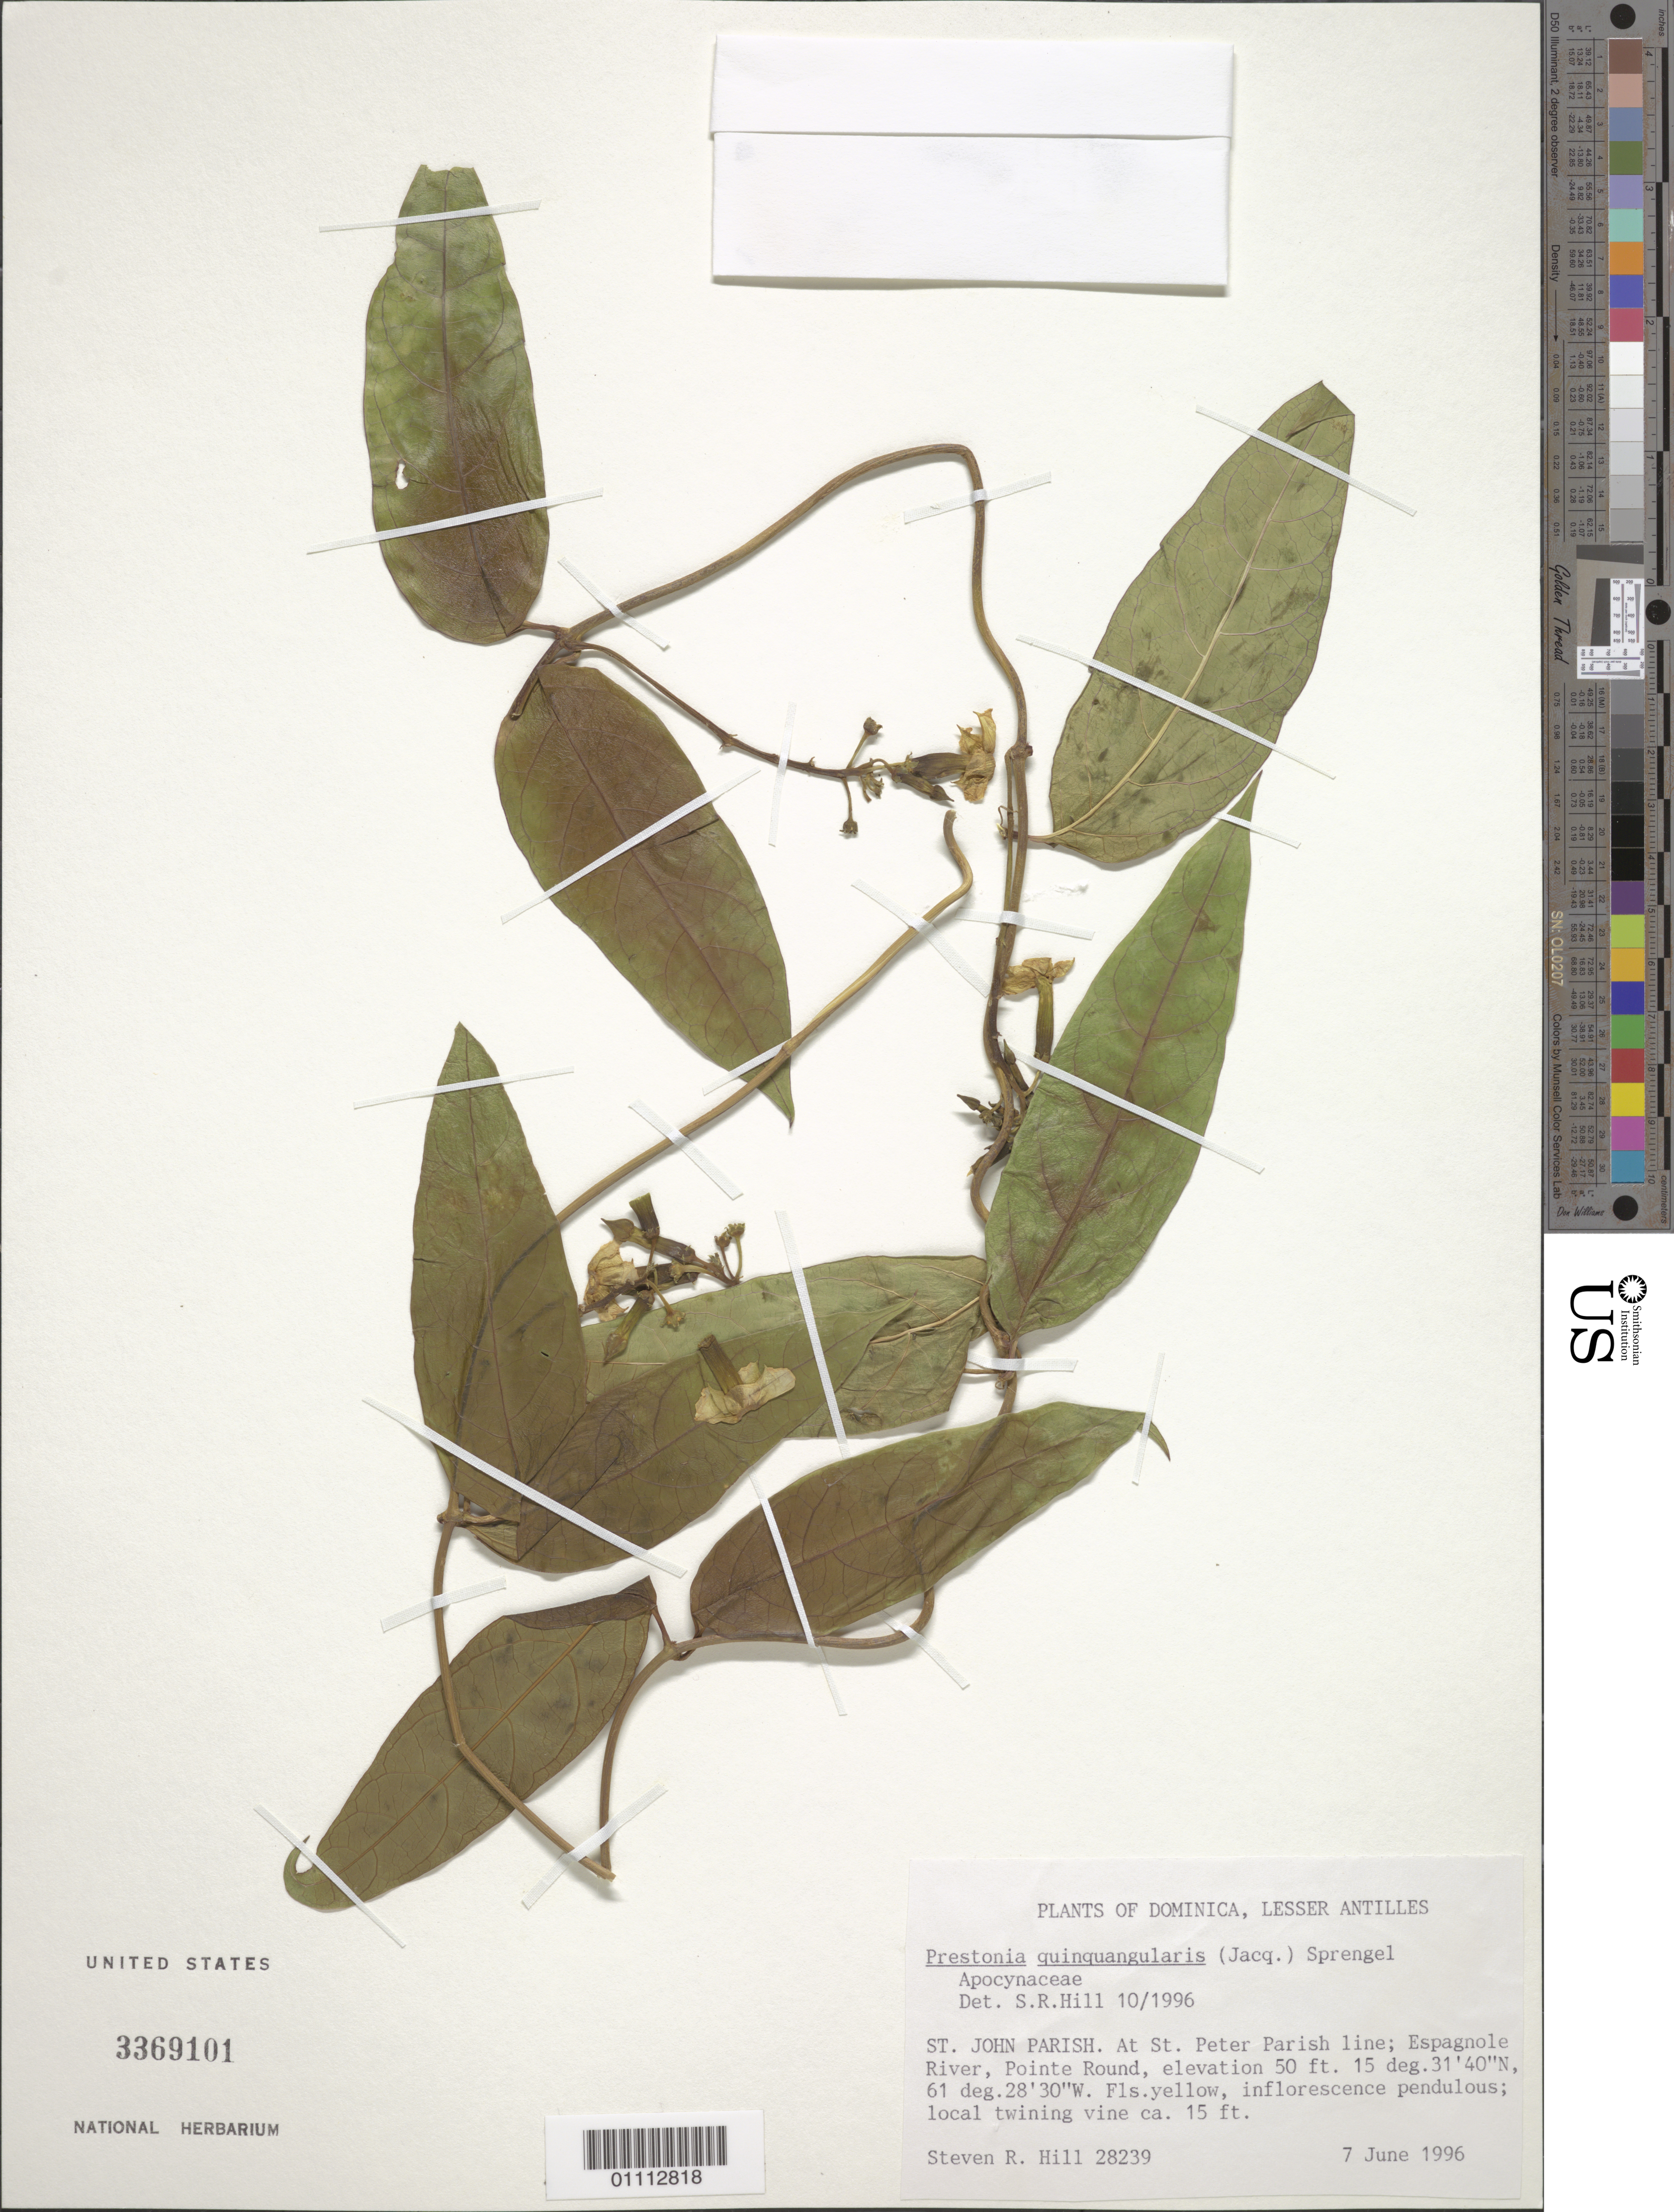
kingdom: Plantae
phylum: Tracheophyta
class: Magnoliopsida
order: Gentianales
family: Apocynaceae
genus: Prestonia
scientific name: Prestonia quinquangularis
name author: (Jacq.) Spreng.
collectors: S. R. Hill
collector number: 28239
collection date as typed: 07 Jun 1996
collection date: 1996-06-07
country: Dominica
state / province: St. John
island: Dominica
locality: At St. Peter Parish line; Espagnole River, Pointe Round.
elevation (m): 15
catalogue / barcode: US 3369101